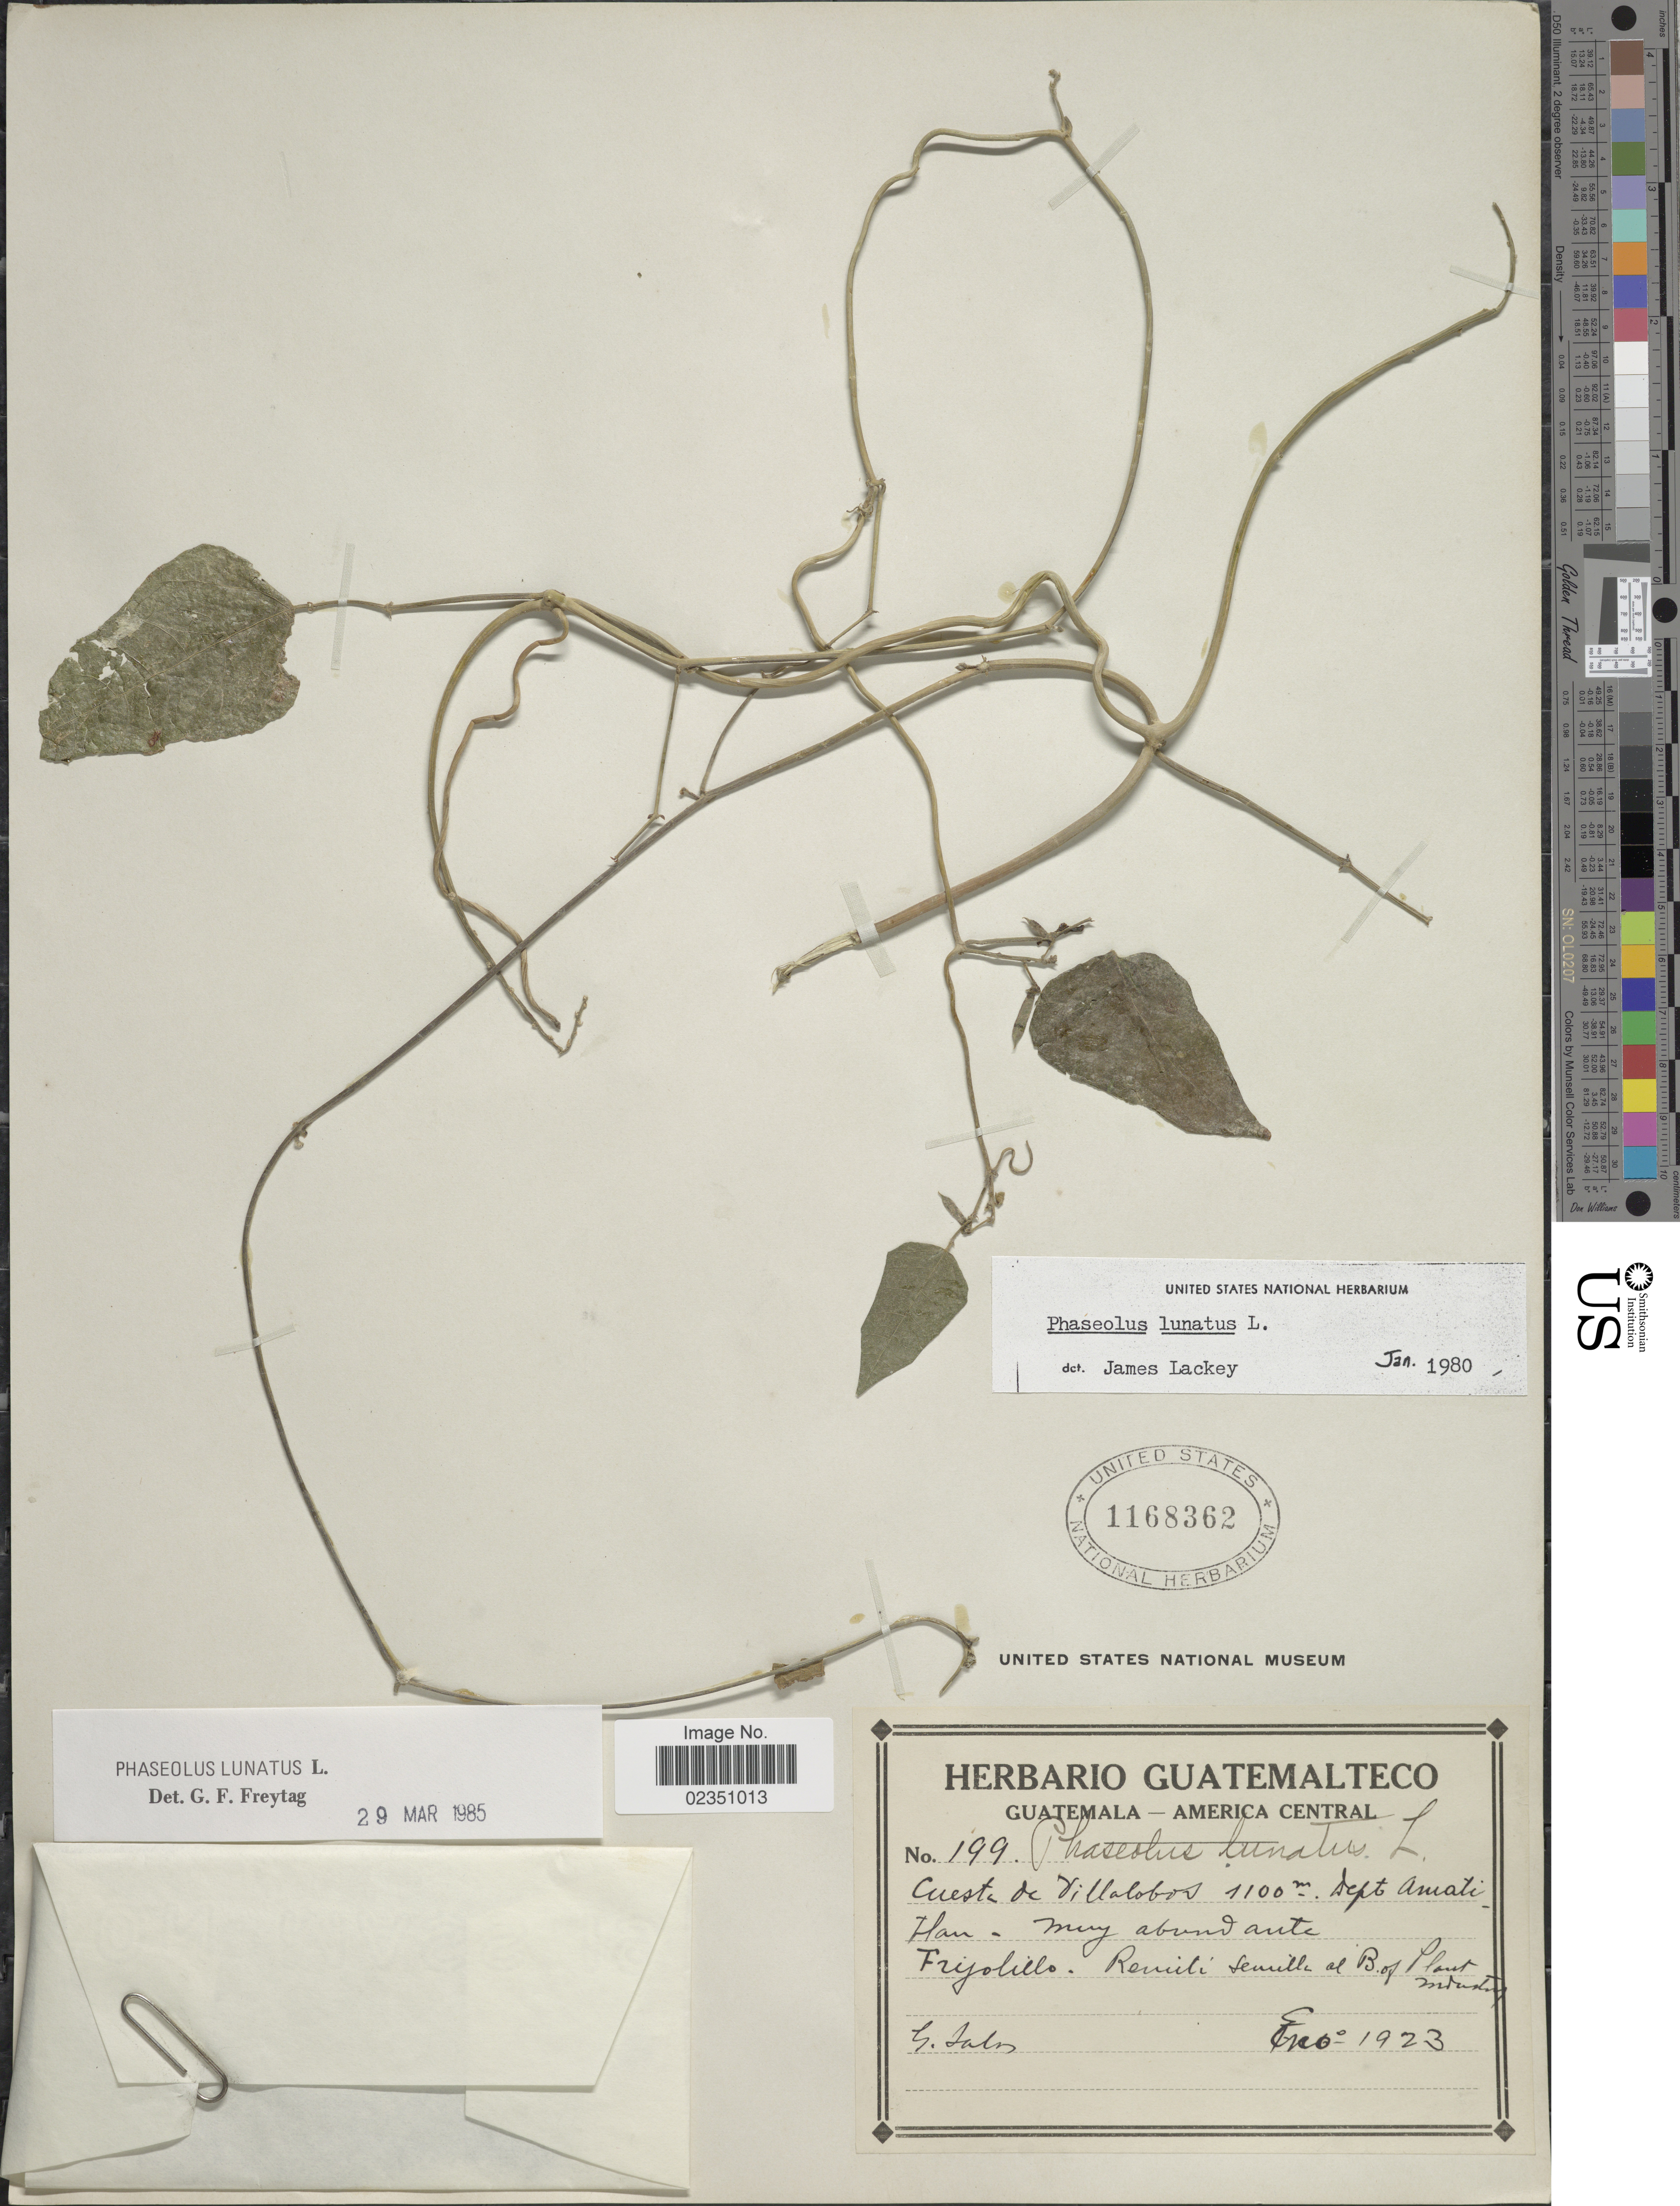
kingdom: Plantae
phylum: Tracheophyta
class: Magnoliopsida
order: Fabales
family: Fabaceae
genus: Phaseolus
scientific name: Phaseolus lunatus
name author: L.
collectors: G. Saln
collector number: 199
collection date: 1923-01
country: Guatemala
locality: Cuesta de Villalobos, Dept. Amatitlán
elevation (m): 1100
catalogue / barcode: US 1168362